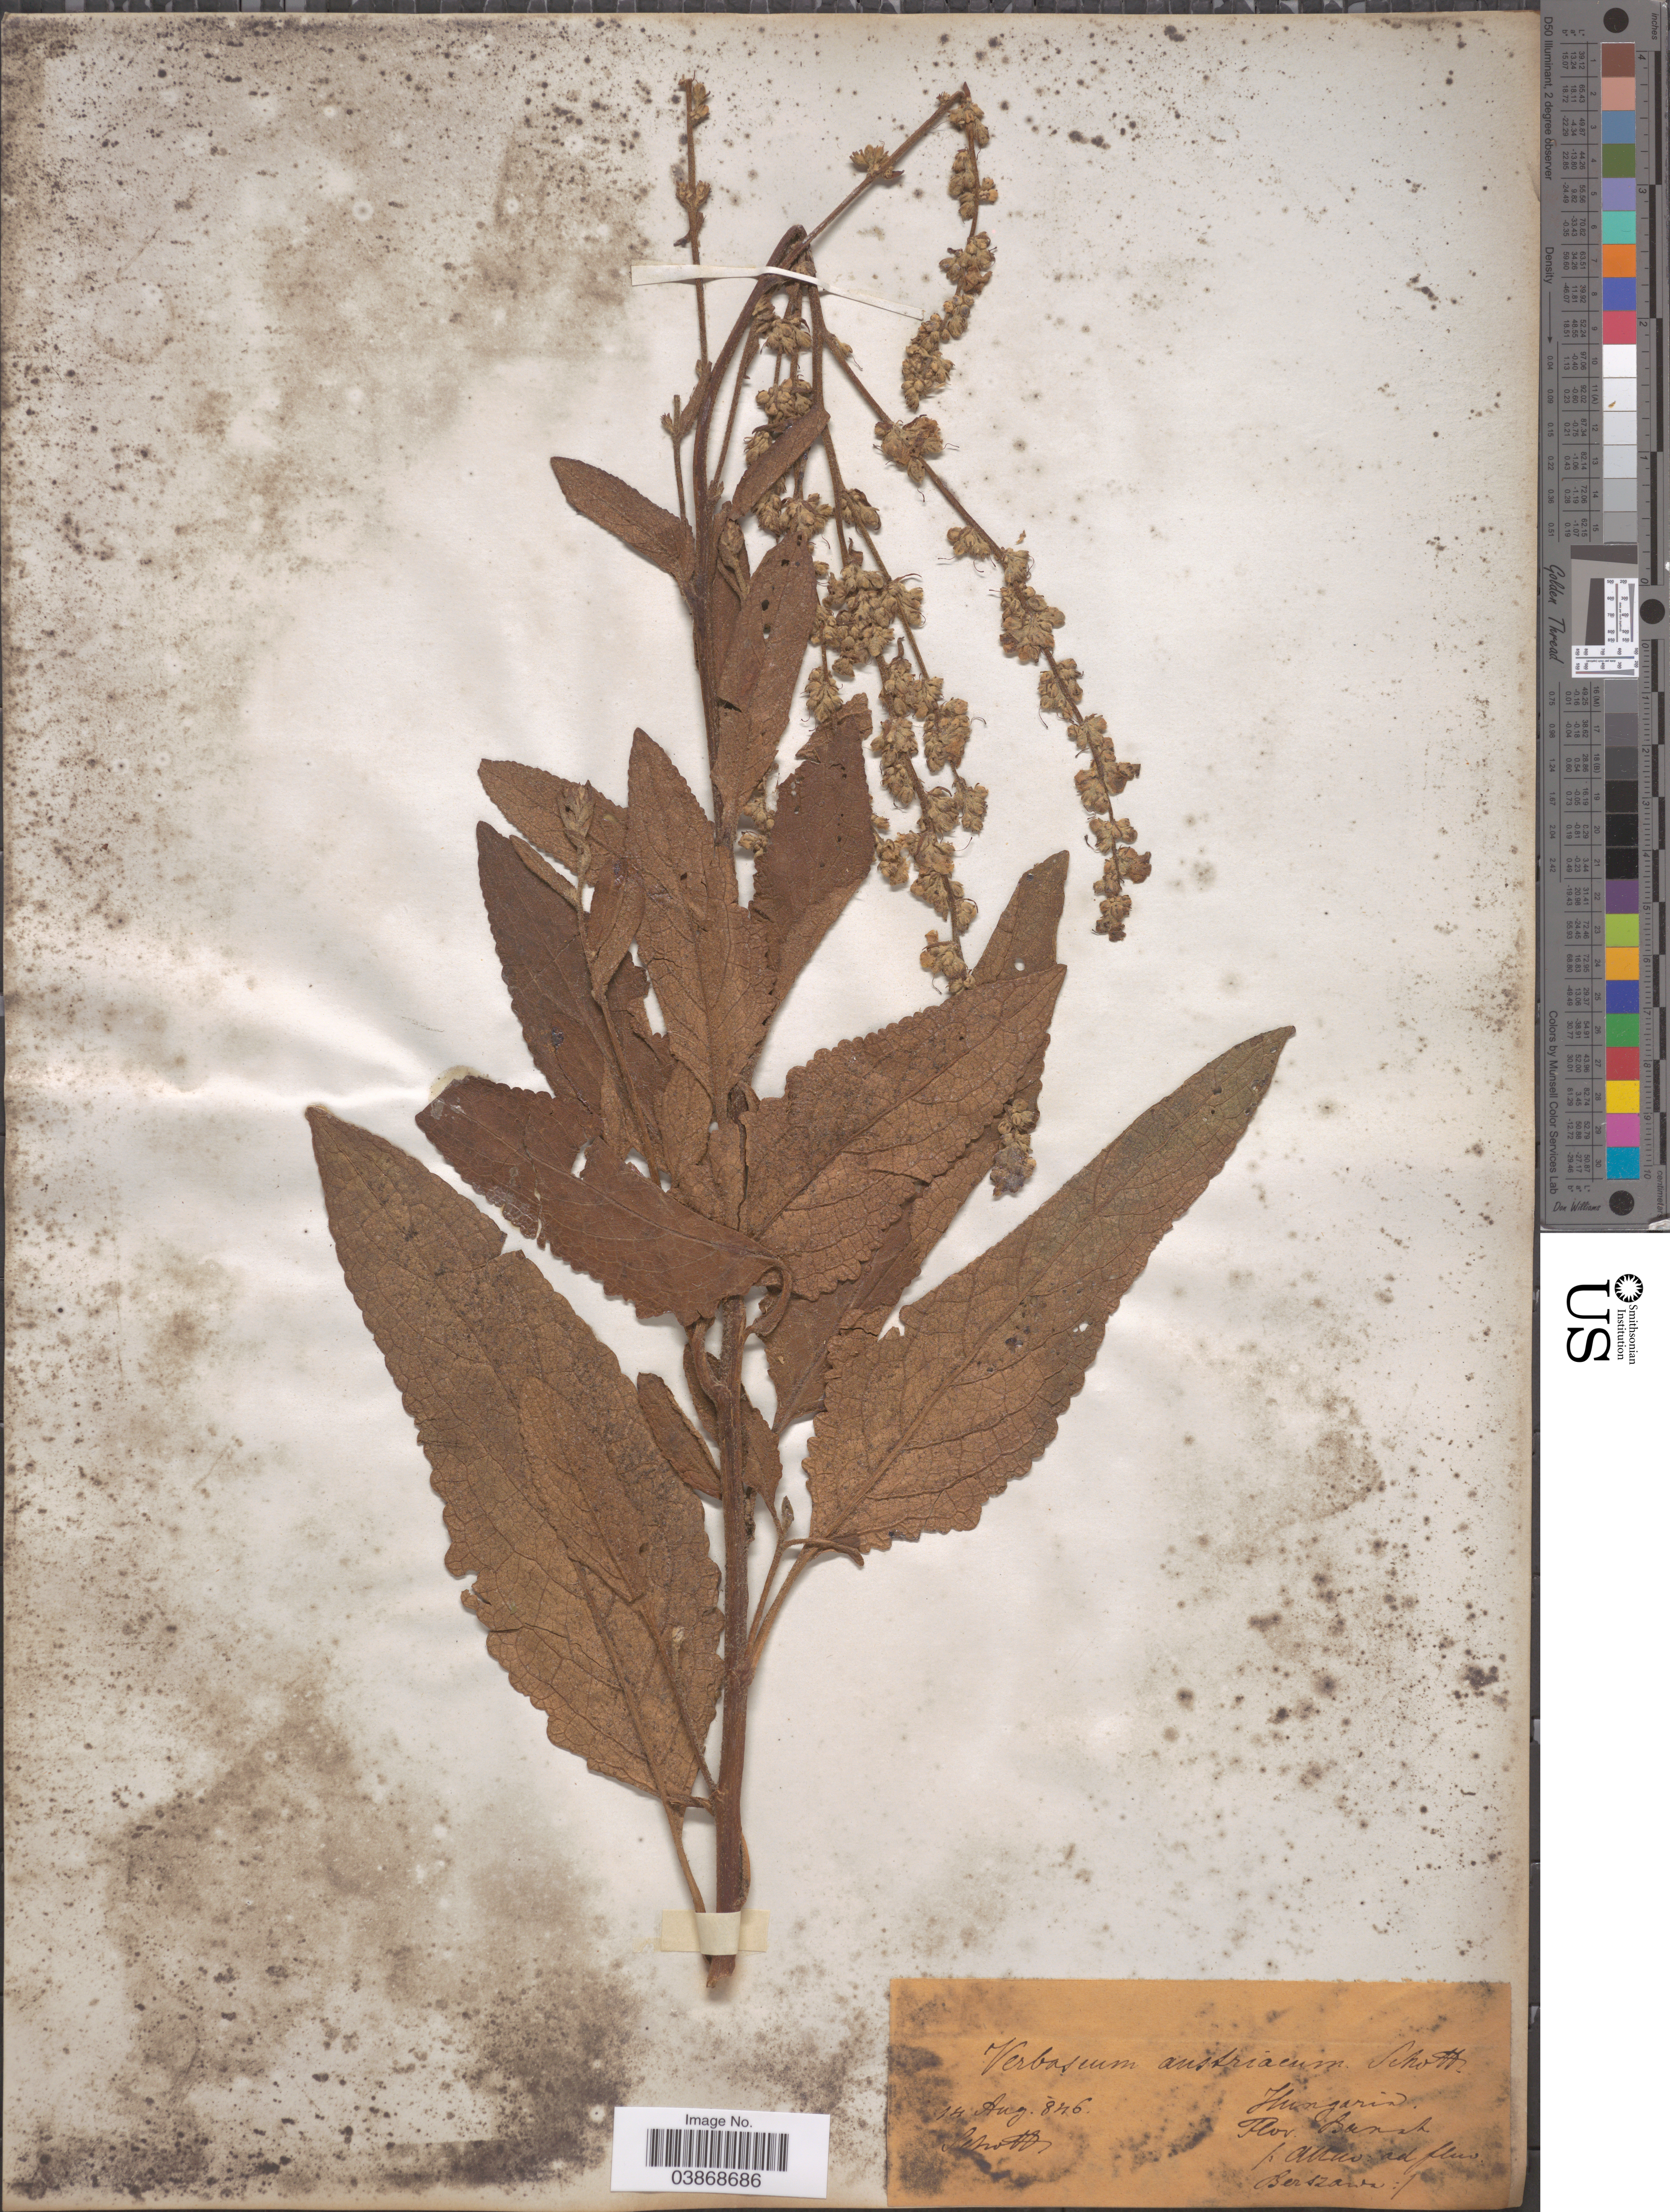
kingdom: Plantae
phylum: Tracheophyta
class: Magnoliopsida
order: Lamiales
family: Scrophulariaceae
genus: Verbascum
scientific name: Verbascum austriacum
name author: Schott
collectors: -. Schottz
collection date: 1846-08-14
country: Hungary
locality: Fl. Dansk. Berszawa.